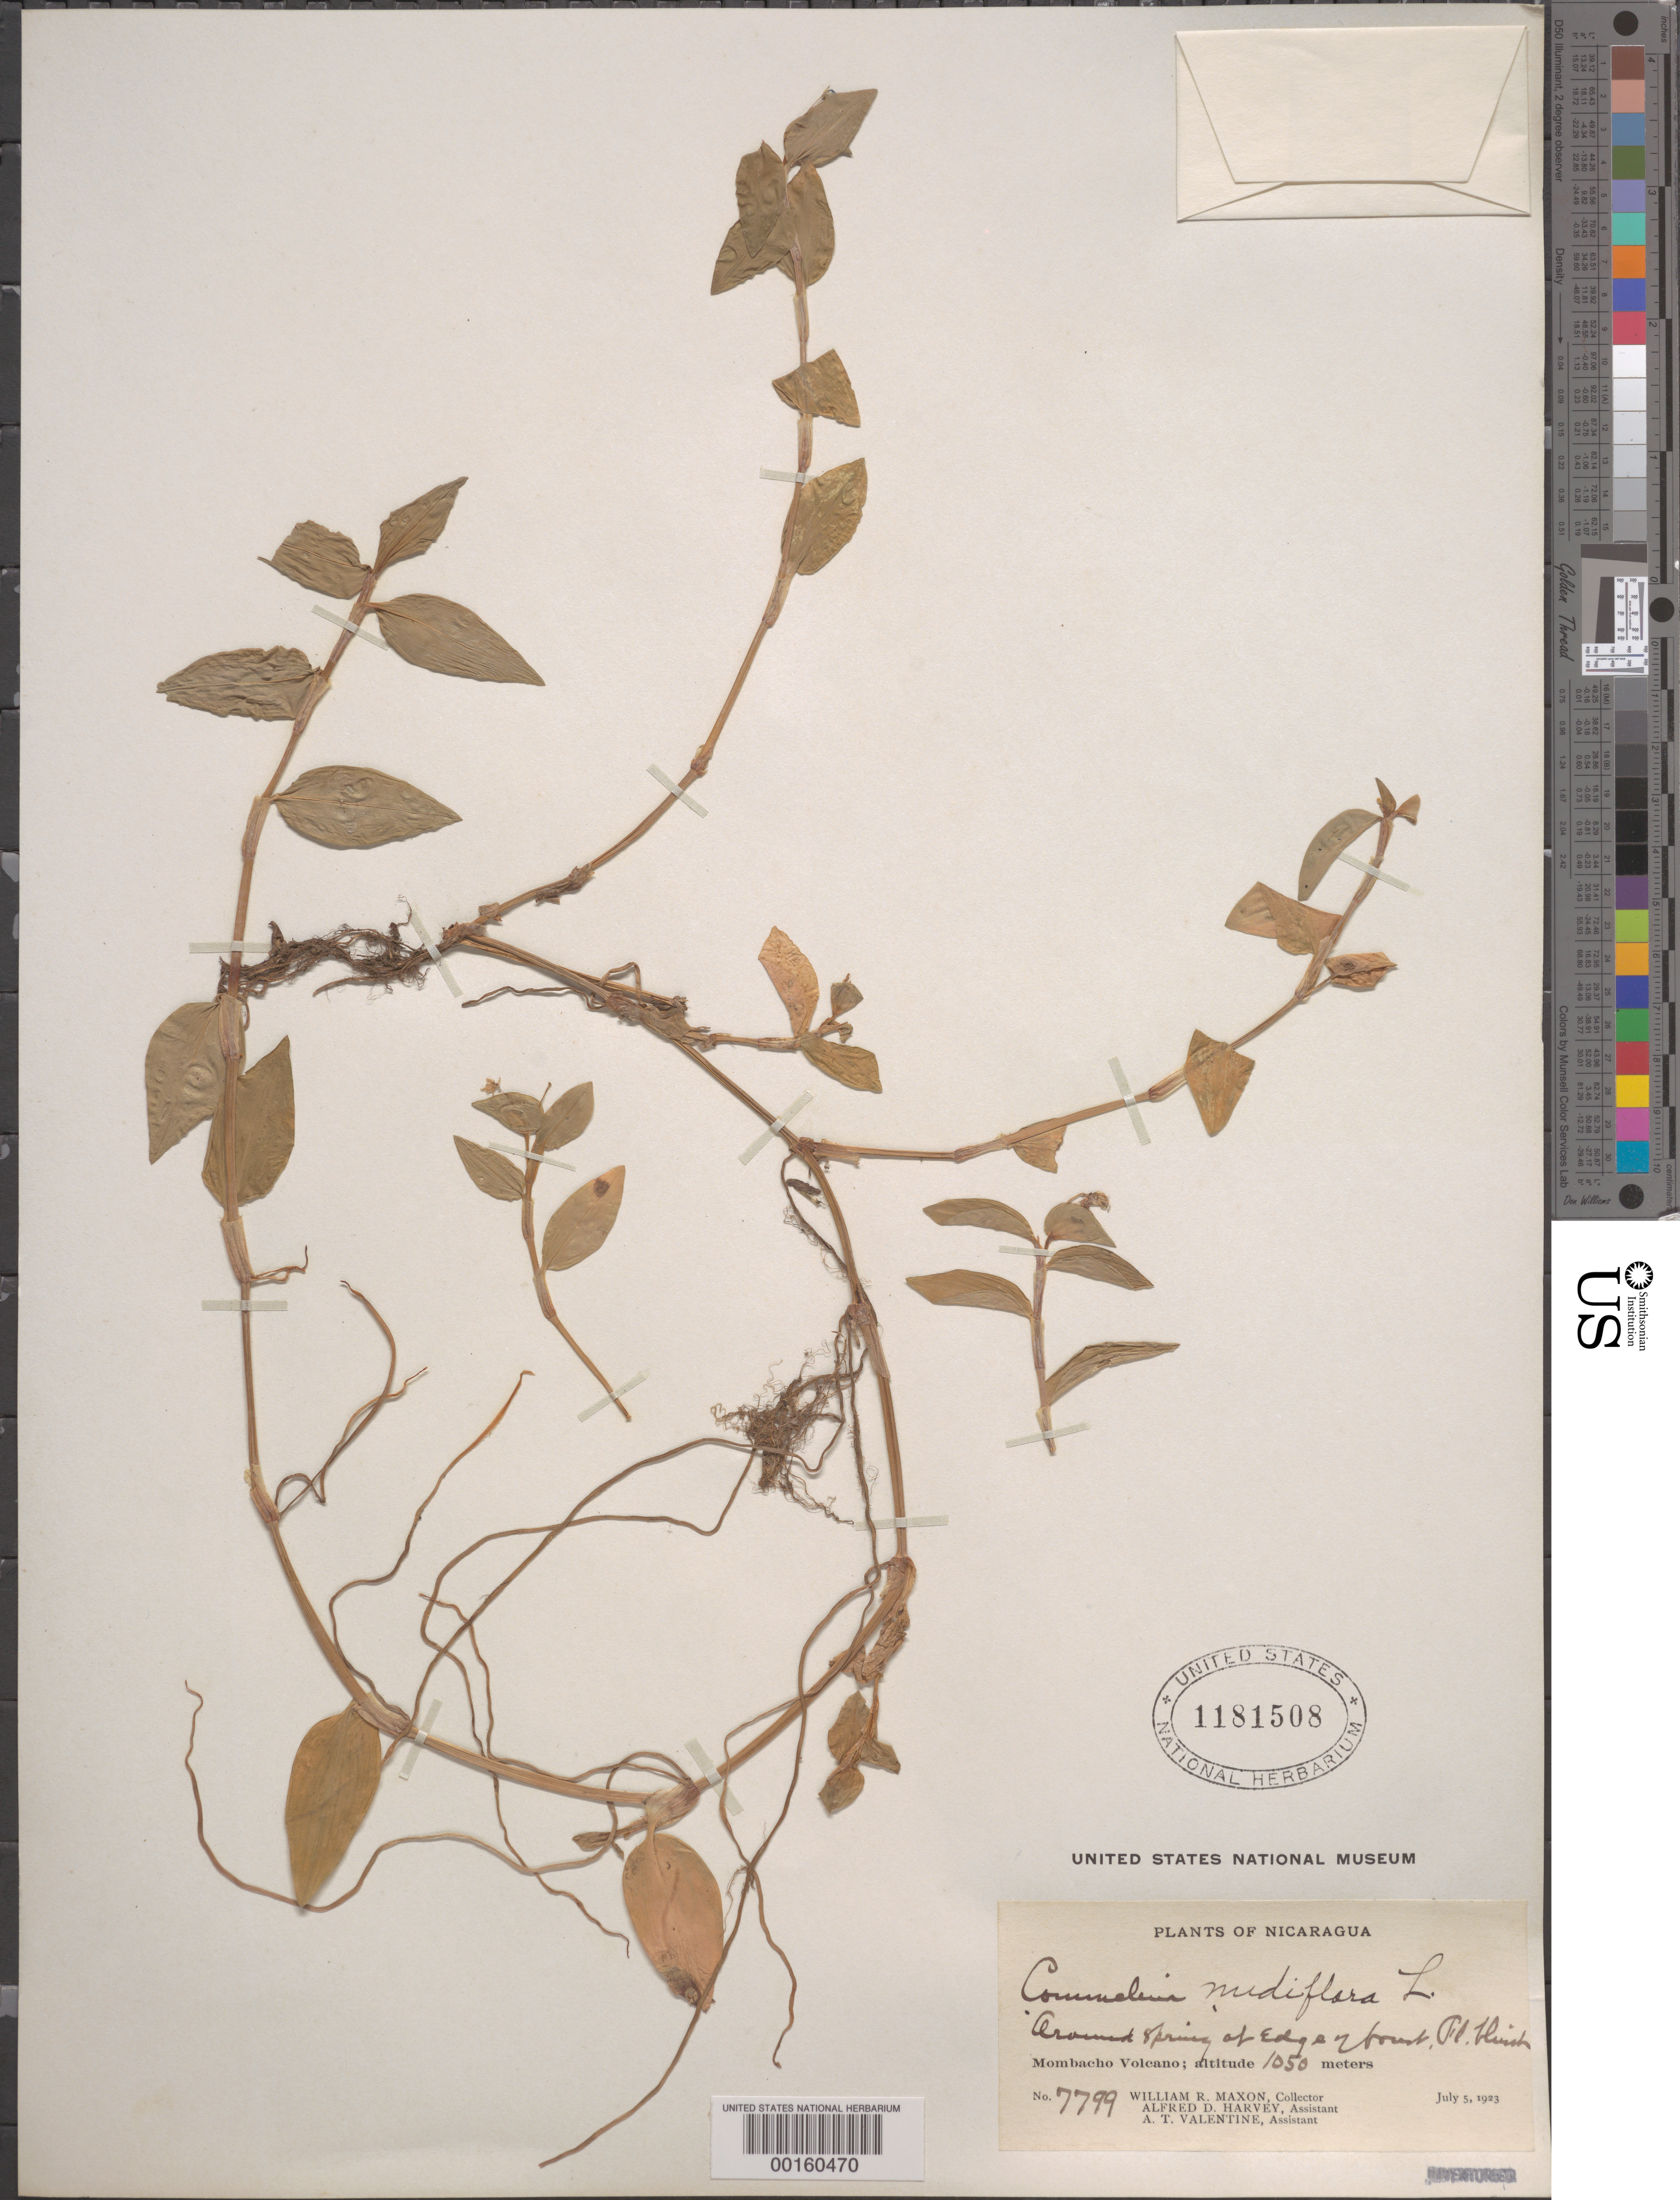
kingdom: Plantae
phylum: Tracheophyta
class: Liliopsida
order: Commelinales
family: Commelinaceae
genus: Commelina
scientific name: Commelina diffusa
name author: Burm. f.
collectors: W. R. Maxon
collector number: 7799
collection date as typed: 05 Jul 1923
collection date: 1923-07-05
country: Nicaragua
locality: Mombacho volcano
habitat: Spring at edge of forest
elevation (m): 1050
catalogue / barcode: US 1181508